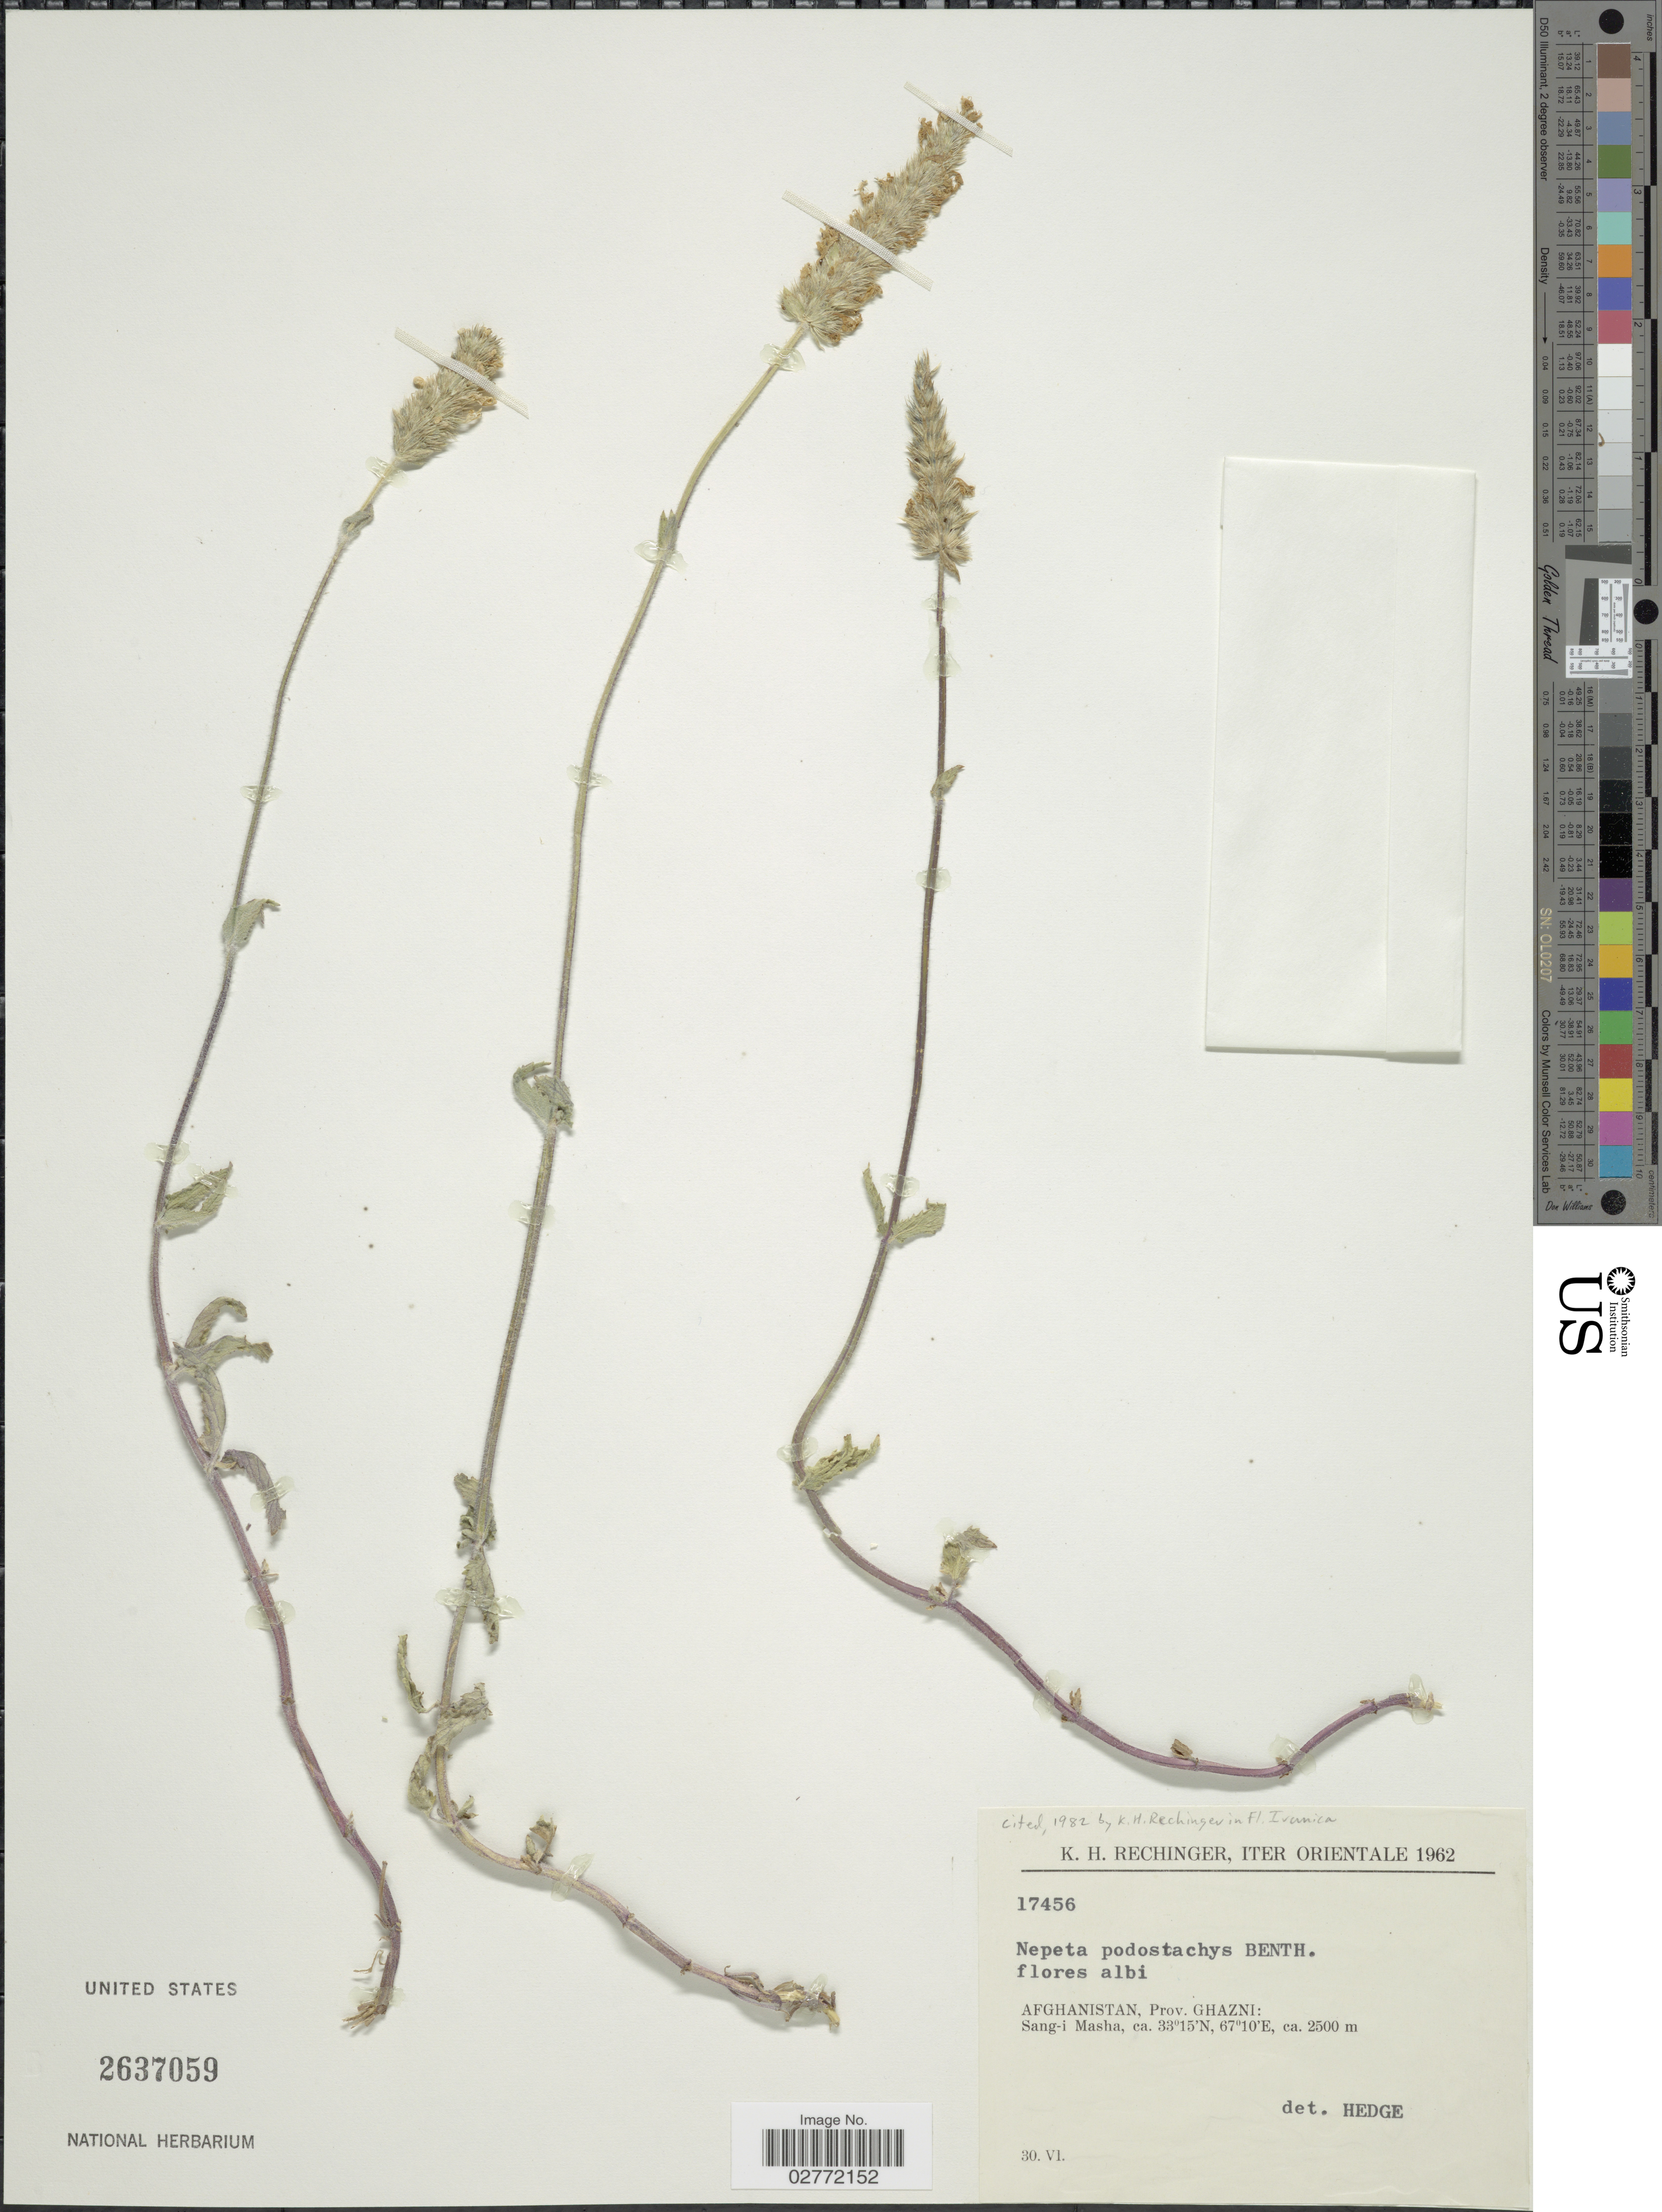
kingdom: Plantae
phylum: Tracheophyta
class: Magnoliopsida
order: Lamiales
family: Lamiaceae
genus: Nepeta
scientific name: Nepeta podostachys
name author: Benth.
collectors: K. H. Rechinger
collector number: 17456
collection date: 1962-06-30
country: Afghanistan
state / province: Ghazni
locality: Iter Orientale, Sang-i Masha.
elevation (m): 2500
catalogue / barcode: US 2637059